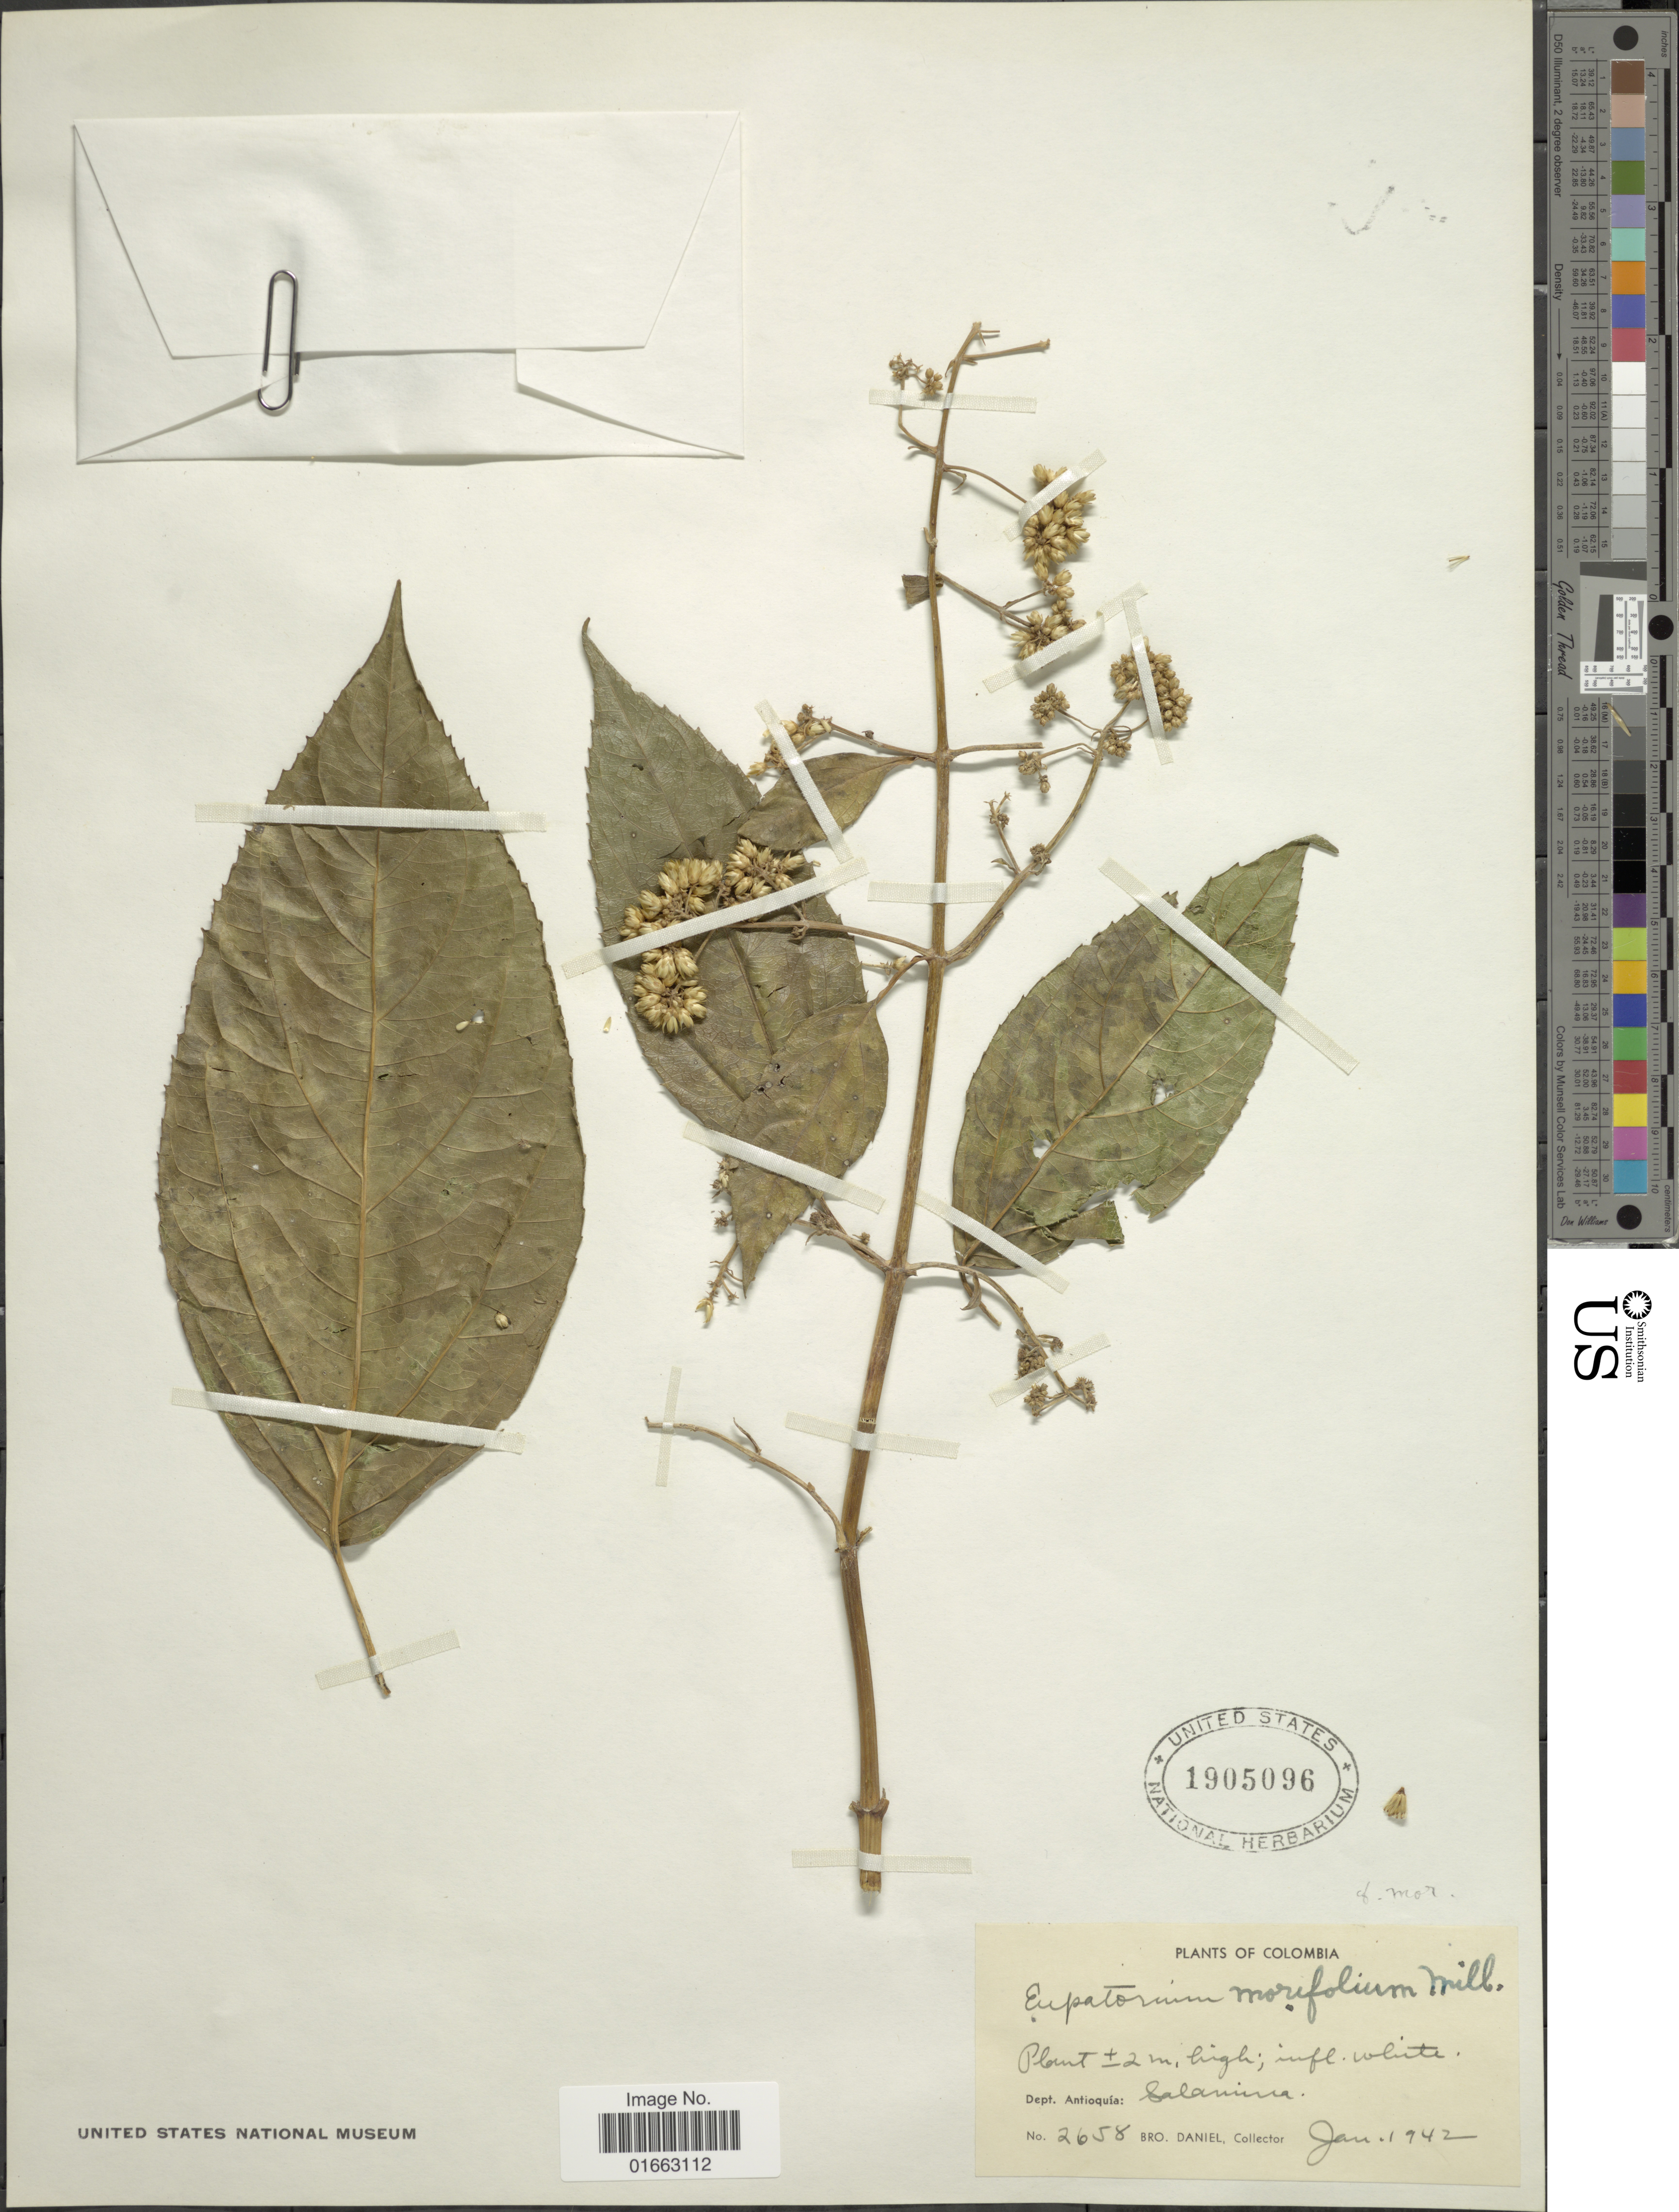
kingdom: Plantae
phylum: Tracheophyta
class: Magnoliopsida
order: Asterales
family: Asteraceae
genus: Critonia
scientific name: Critonia morifolia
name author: (Mill.) R.M. King & H. Rob.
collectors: Bro. Daniel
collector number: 2658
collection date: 1942-01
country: Colombia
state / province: Antioquia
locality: Salaminca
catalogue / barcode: US 1905096